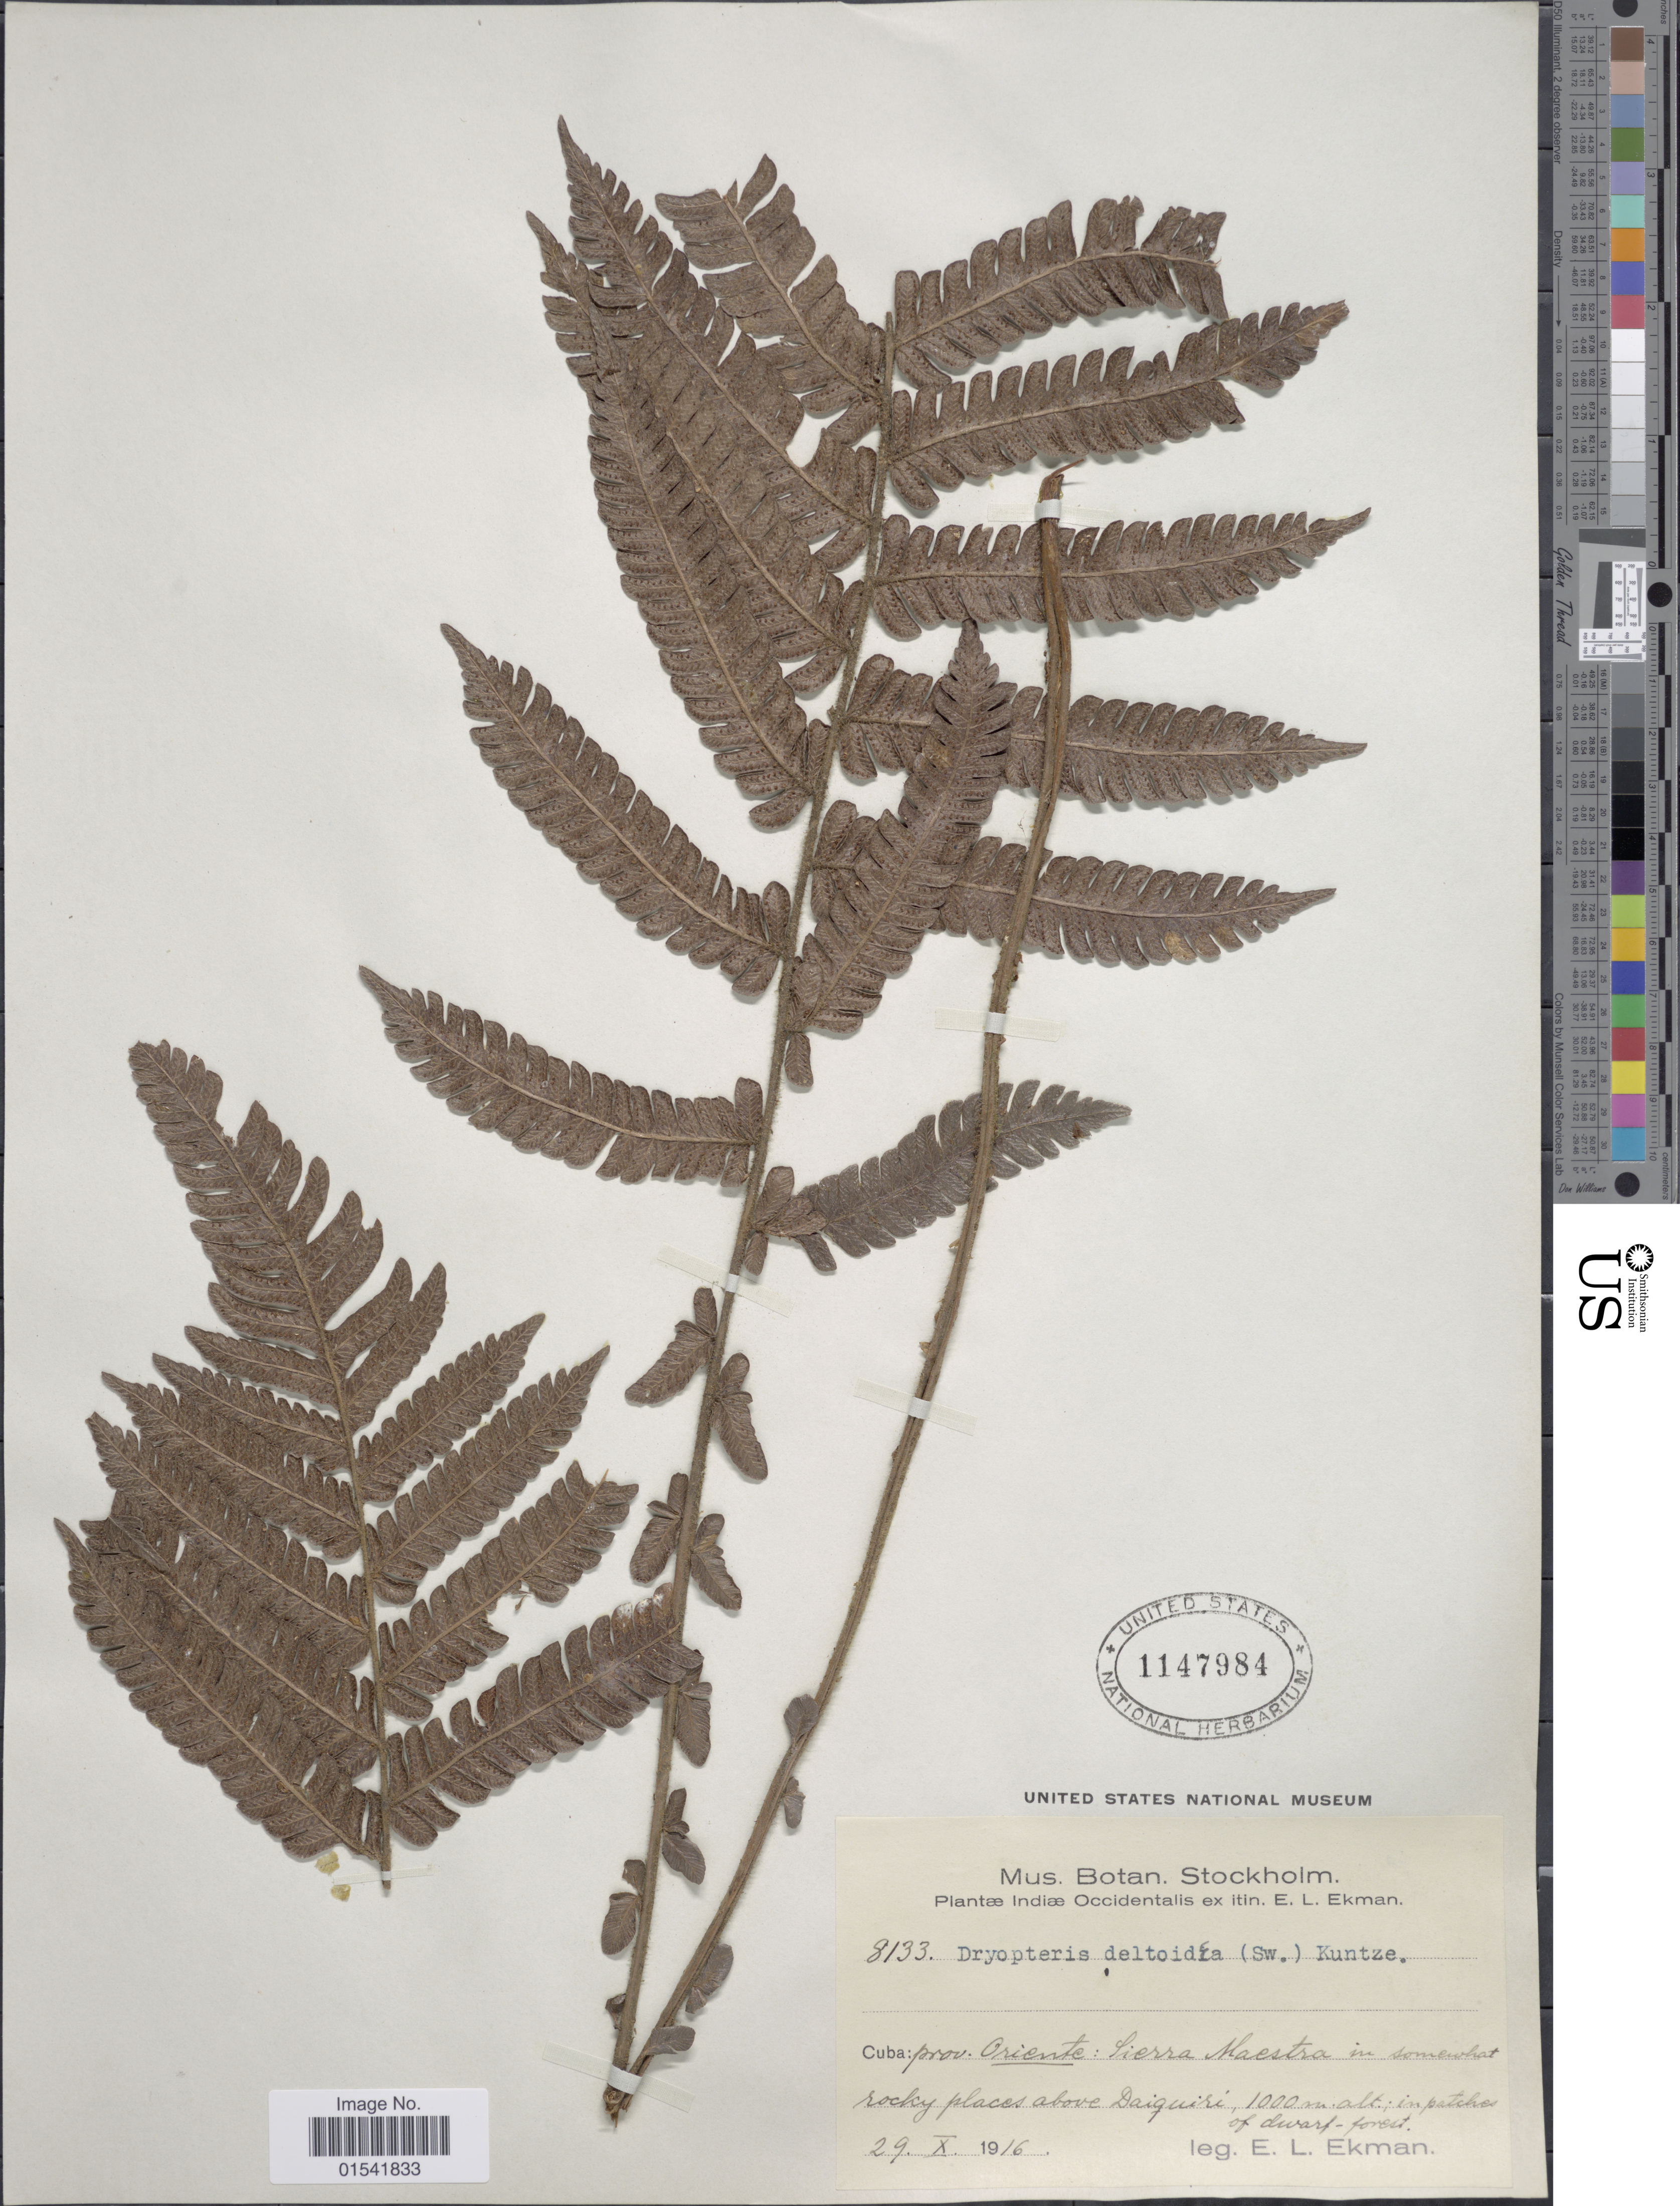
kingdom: Plantae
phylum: Tracheophyta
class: Polypodiopsida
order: Polypodiales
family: Thelypteridaceae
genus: Steiropteris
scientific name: Steiropteris deltoidea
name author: (Sw.) Pic. Serm.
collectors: E. L. Ekman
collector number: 8133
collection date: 1916-10-29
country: Cuba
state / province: Oriente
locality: Sierra Maestra in somewhat rocky places above Daiquiri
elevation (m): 1000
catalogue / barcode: US 1147984